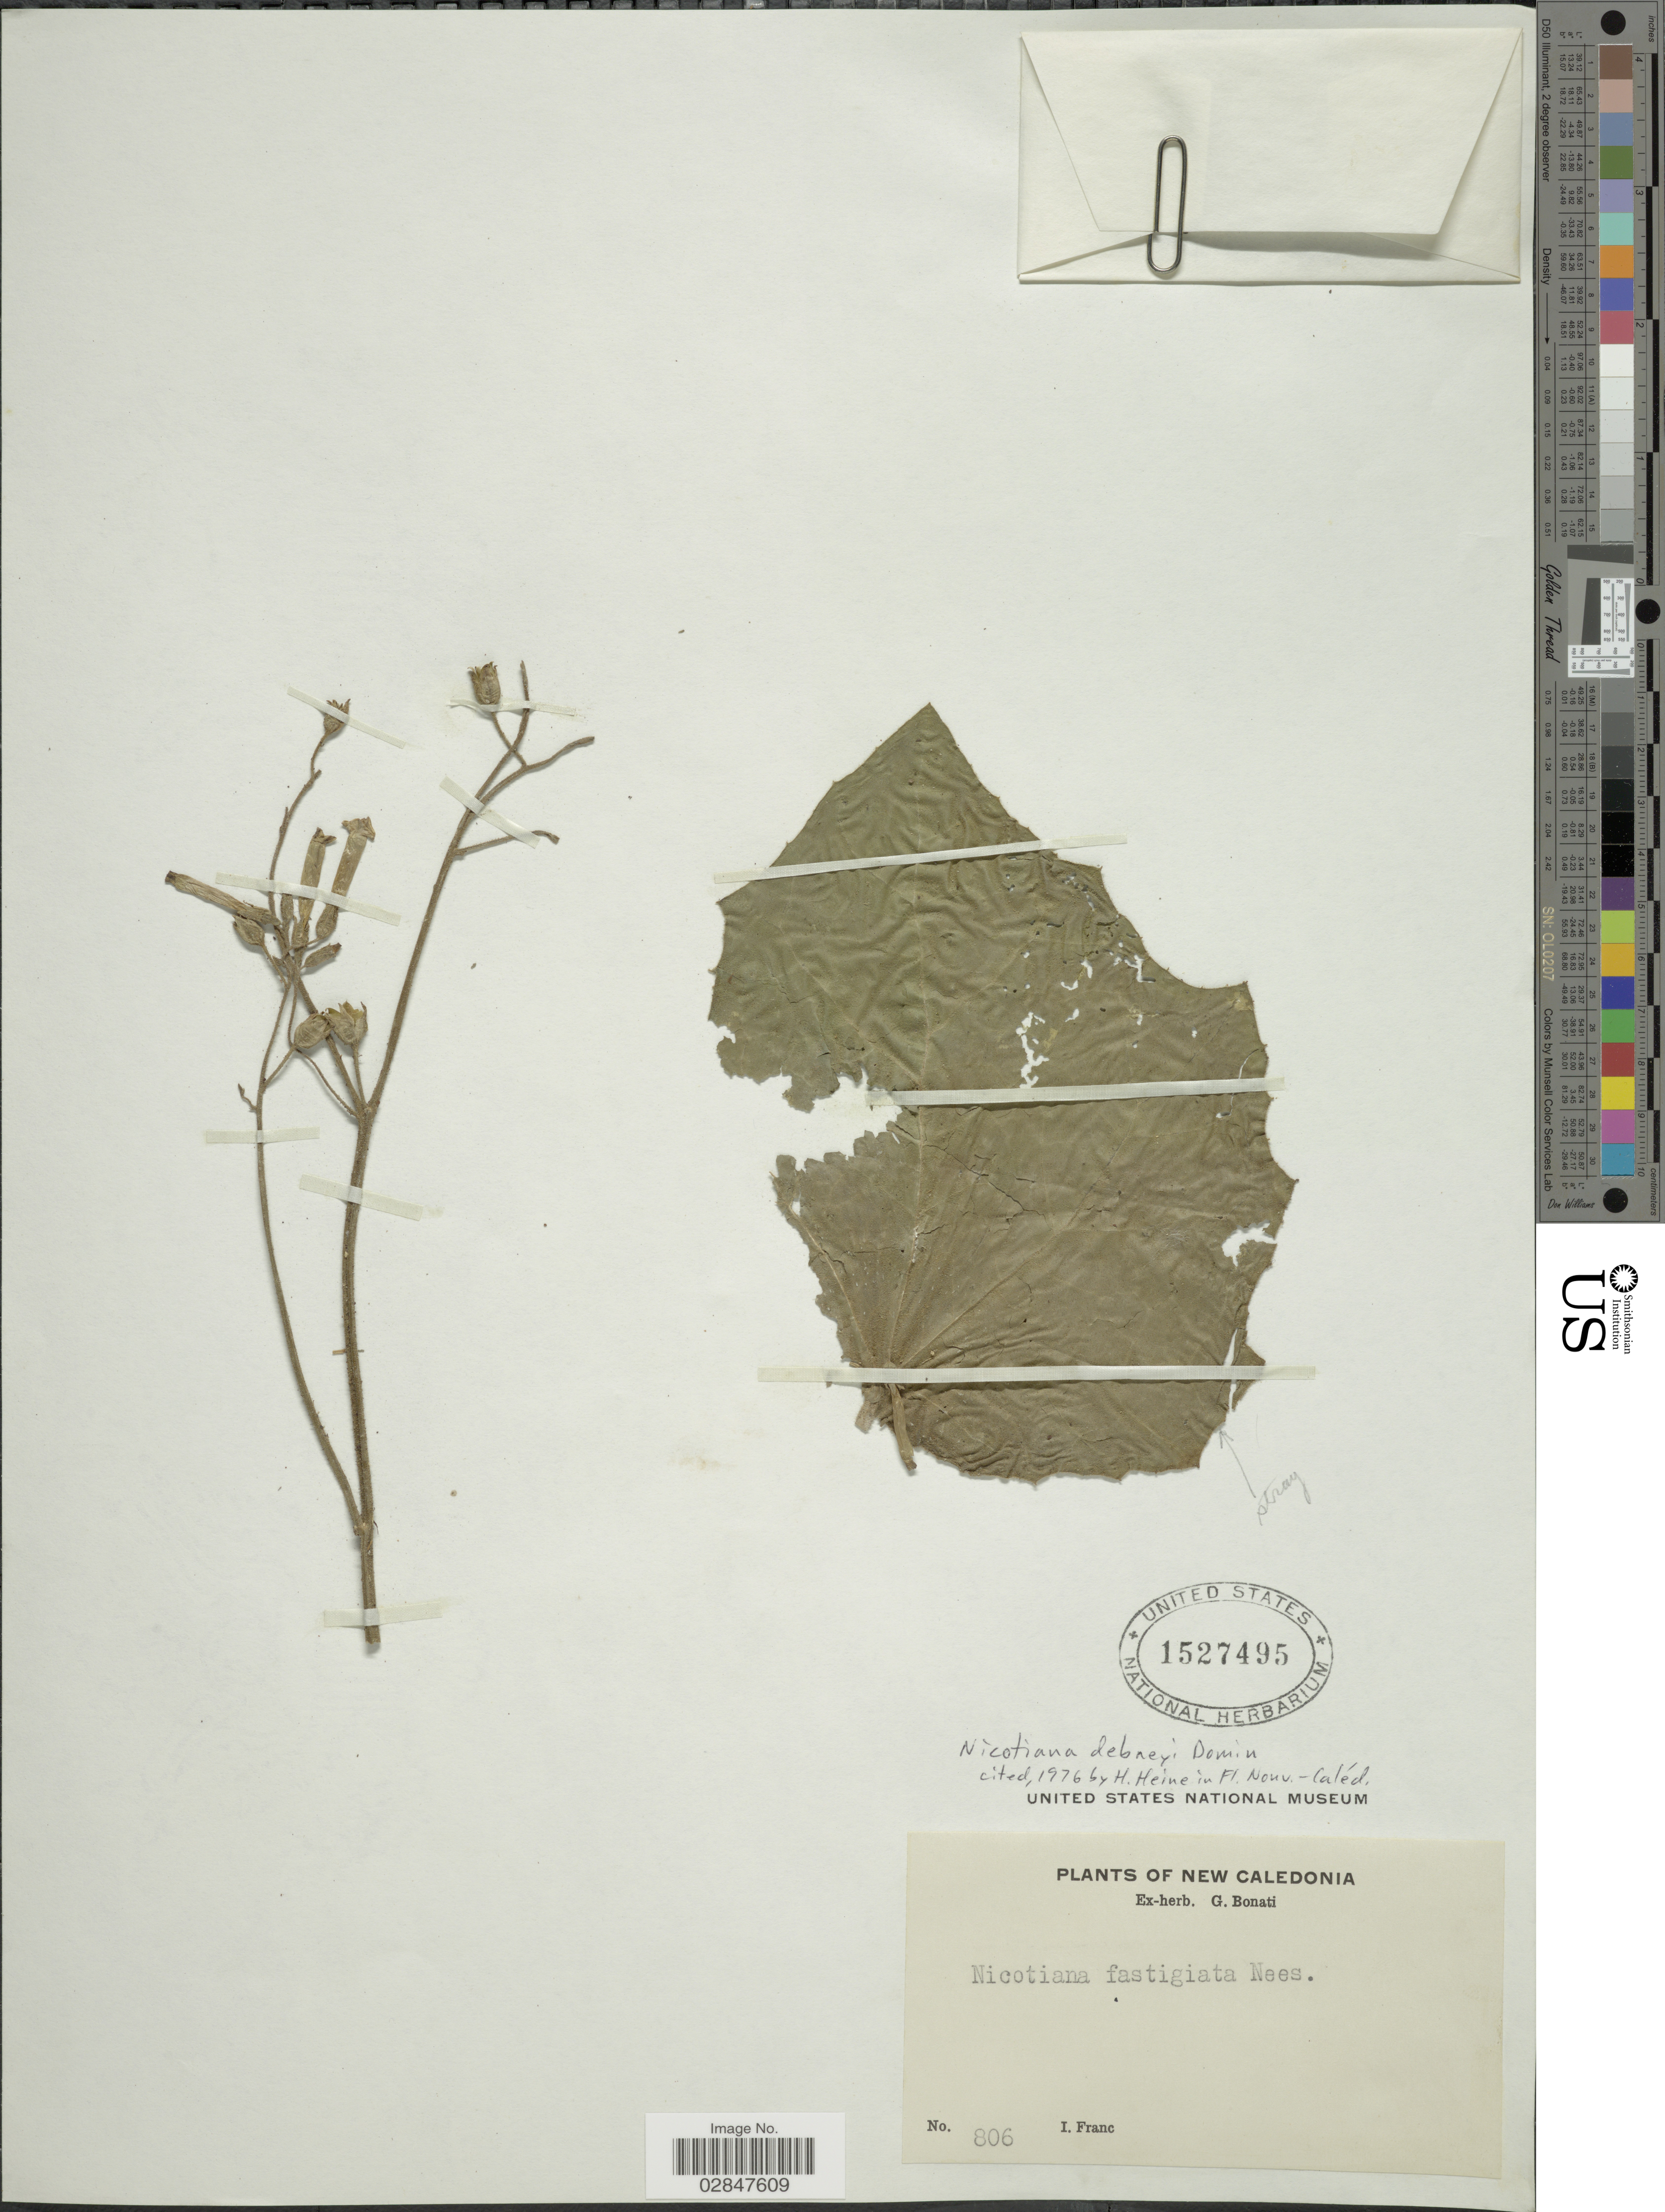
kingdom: Plantae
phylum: Tracheophyta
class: Magnoliopsida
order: Solanales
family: Solanaceae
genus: Nicotiana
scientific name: Nicotiana debneyi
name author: Domin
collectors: I. Franc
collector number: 806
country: New Caledonia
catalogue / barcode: US 1527495